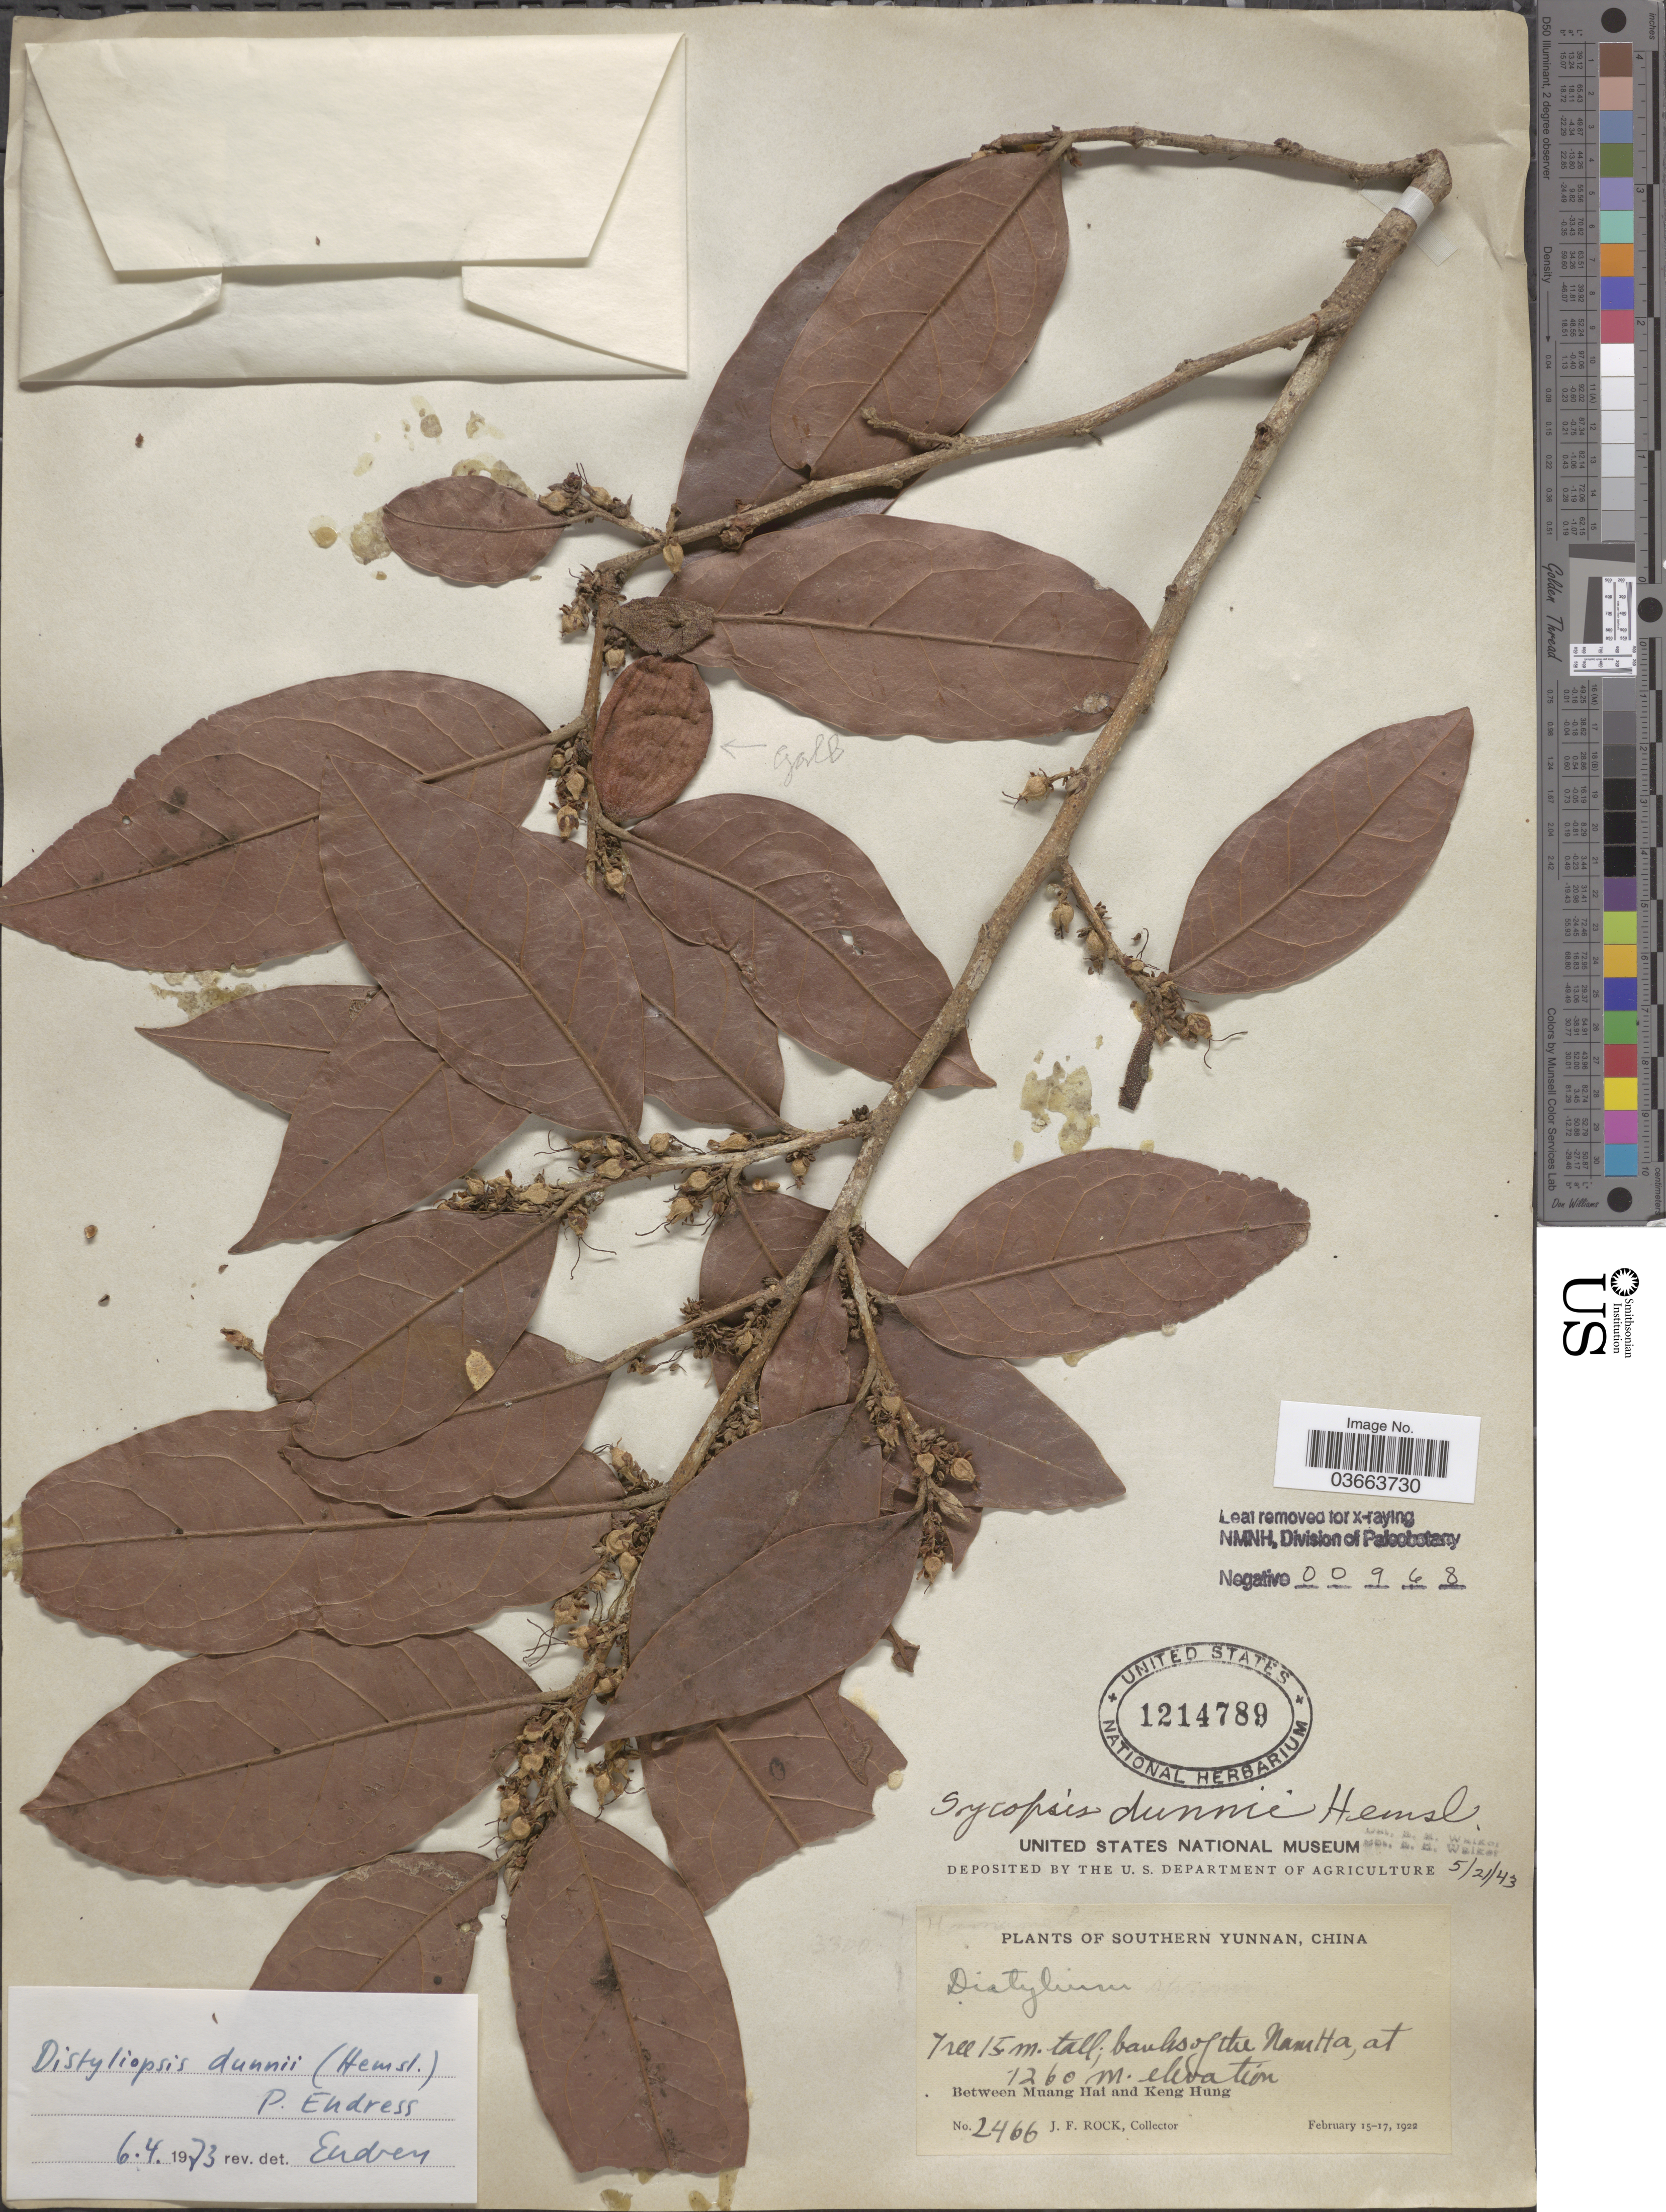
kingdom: Plantae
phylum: Tracheophyta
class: Magnoliopsida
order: Saxifragales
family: Hamamelidaceae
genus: Distyliopsis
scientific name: Distyliopsis dunnii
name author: (Hemsl.) Endress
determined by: Endress, P. K.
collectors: J. Rock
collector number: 2466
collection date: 1922-02-15/1922-02-17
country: China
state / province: Yunnan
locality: Southern Yunnan. Banks of the Nam Ha. Between Muang Hai and Keng Hung.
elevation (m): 1260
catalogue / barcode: US 1214789